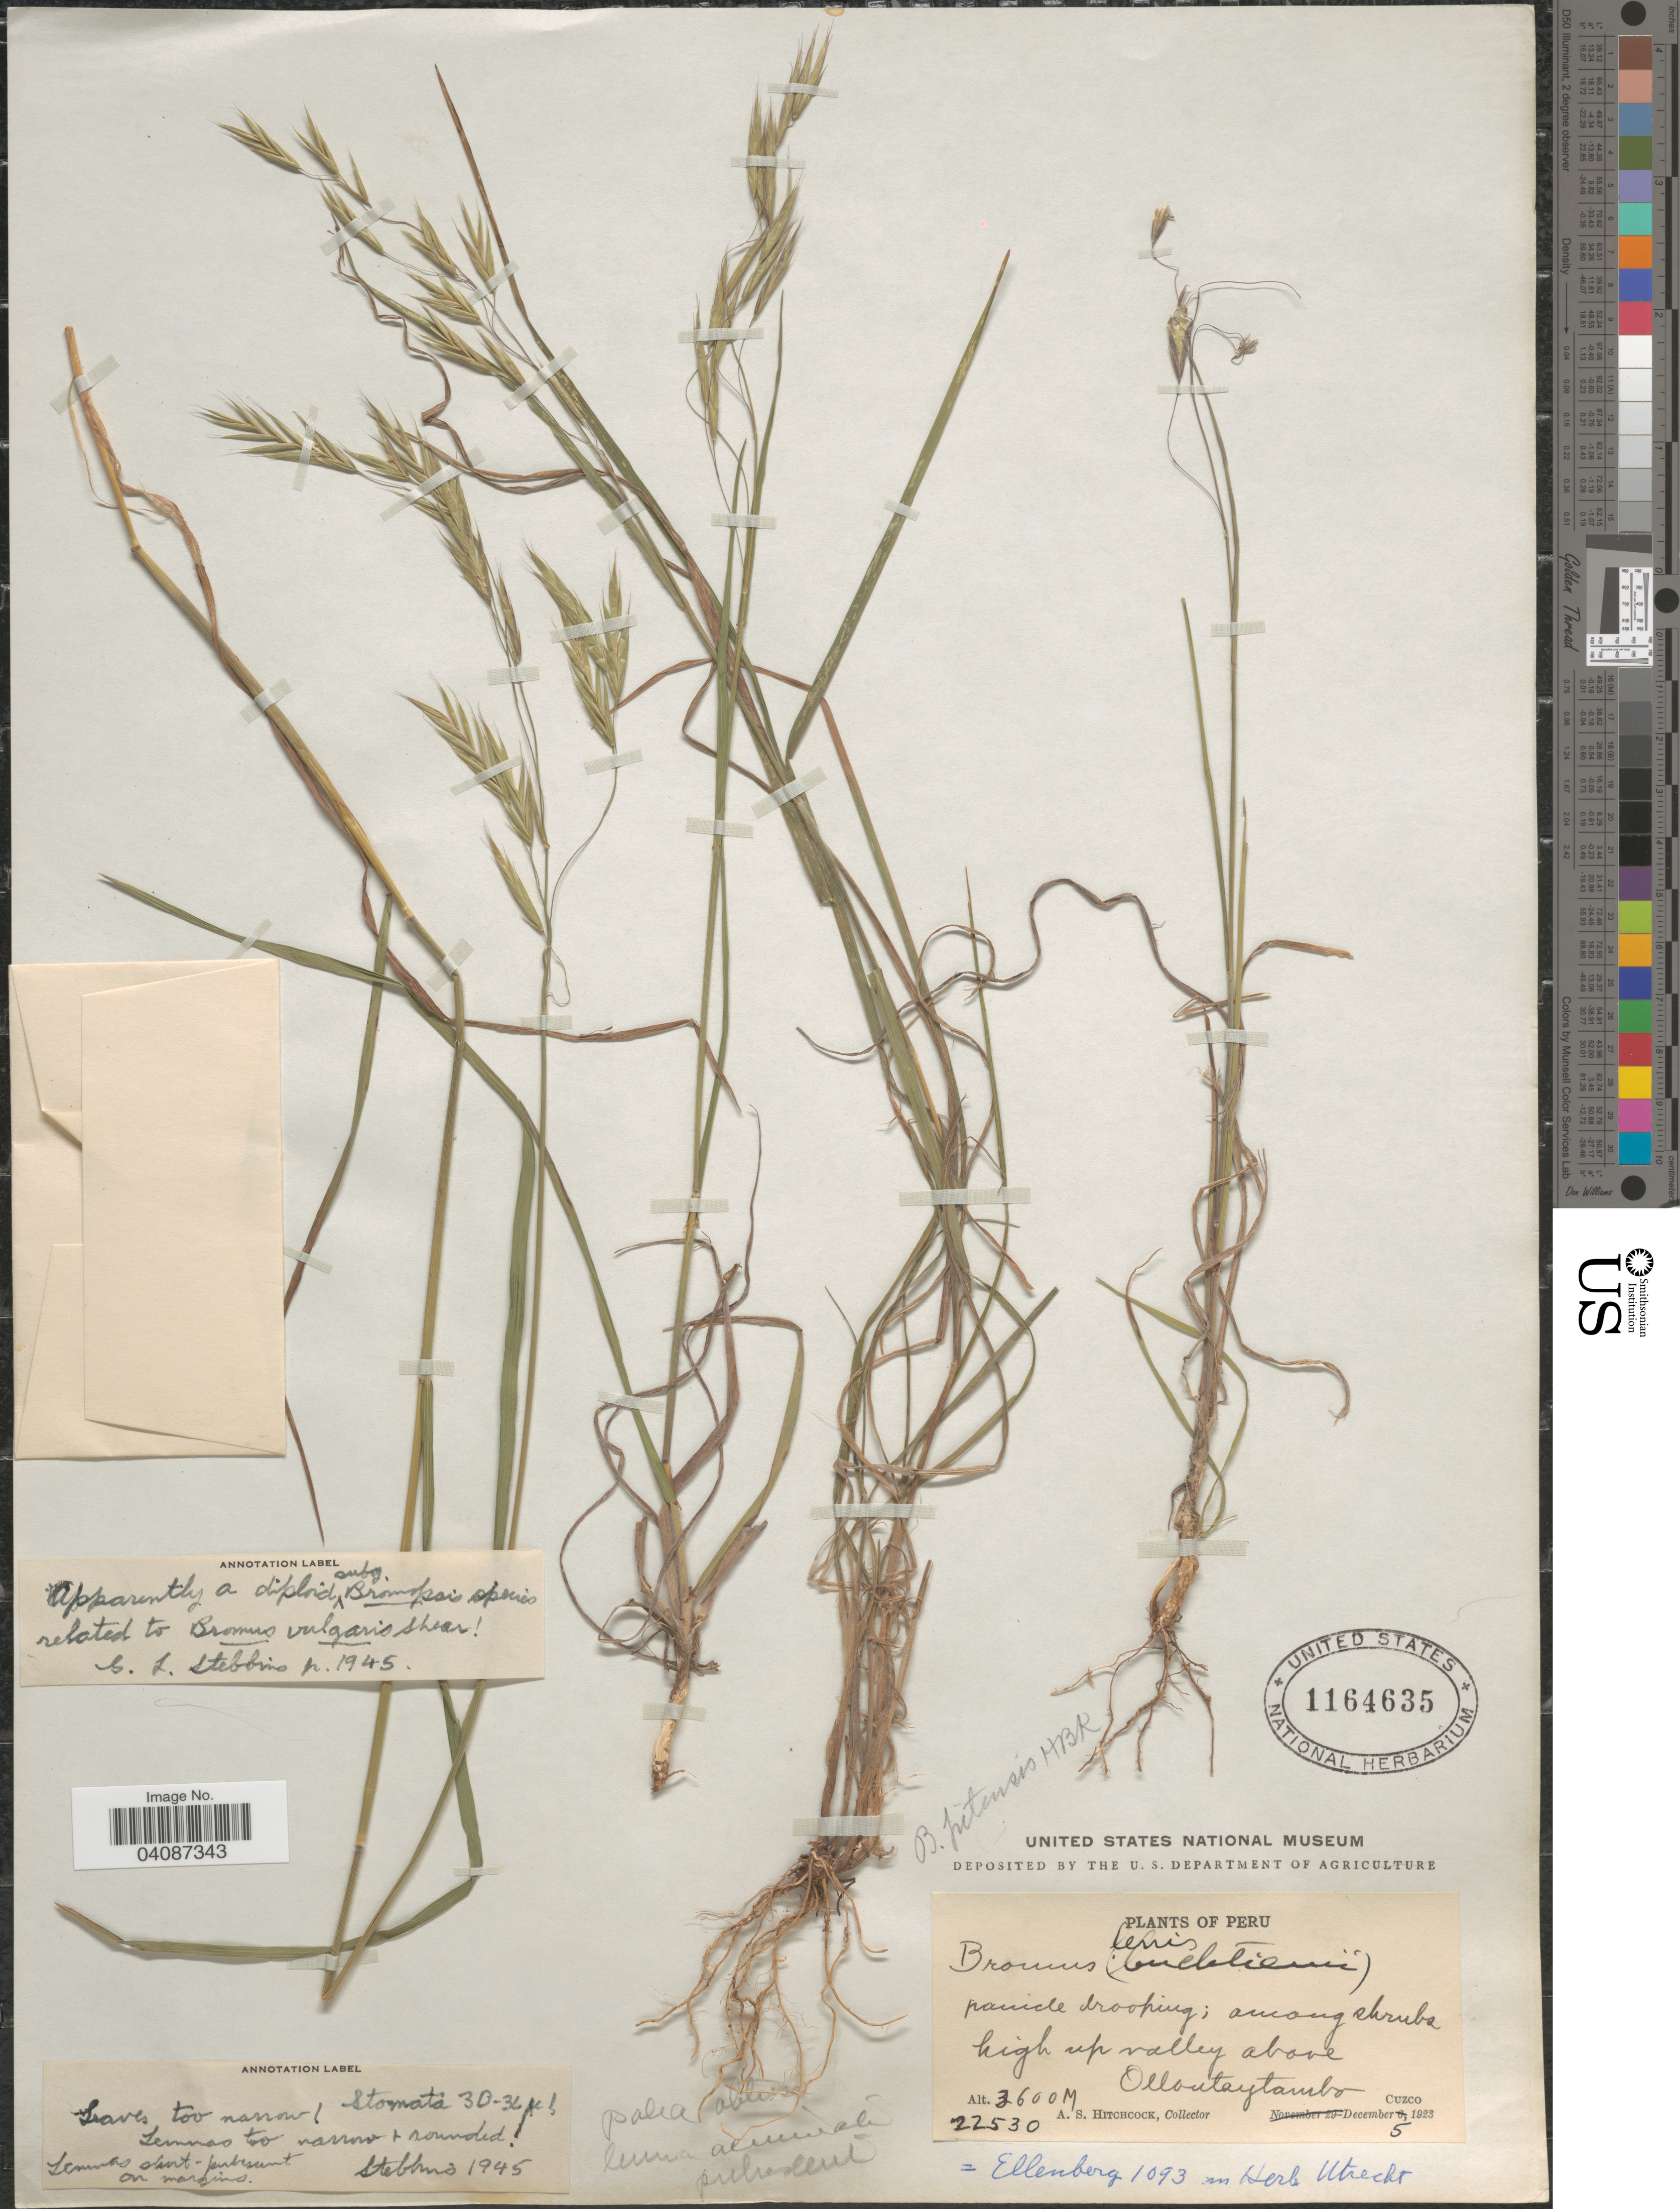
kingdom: Plantae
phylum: Tracheophyta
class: Liliopsida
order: Poales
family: Poaceae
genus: Bromus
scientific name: Bromus pitensis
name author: Kunth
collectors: A. S. Hitchcock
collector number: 22530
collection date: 1923-12-05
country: Peru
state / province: Cusco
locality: Ollantaytambo. Cuzco.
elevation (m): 3600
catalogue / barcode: US 1164635